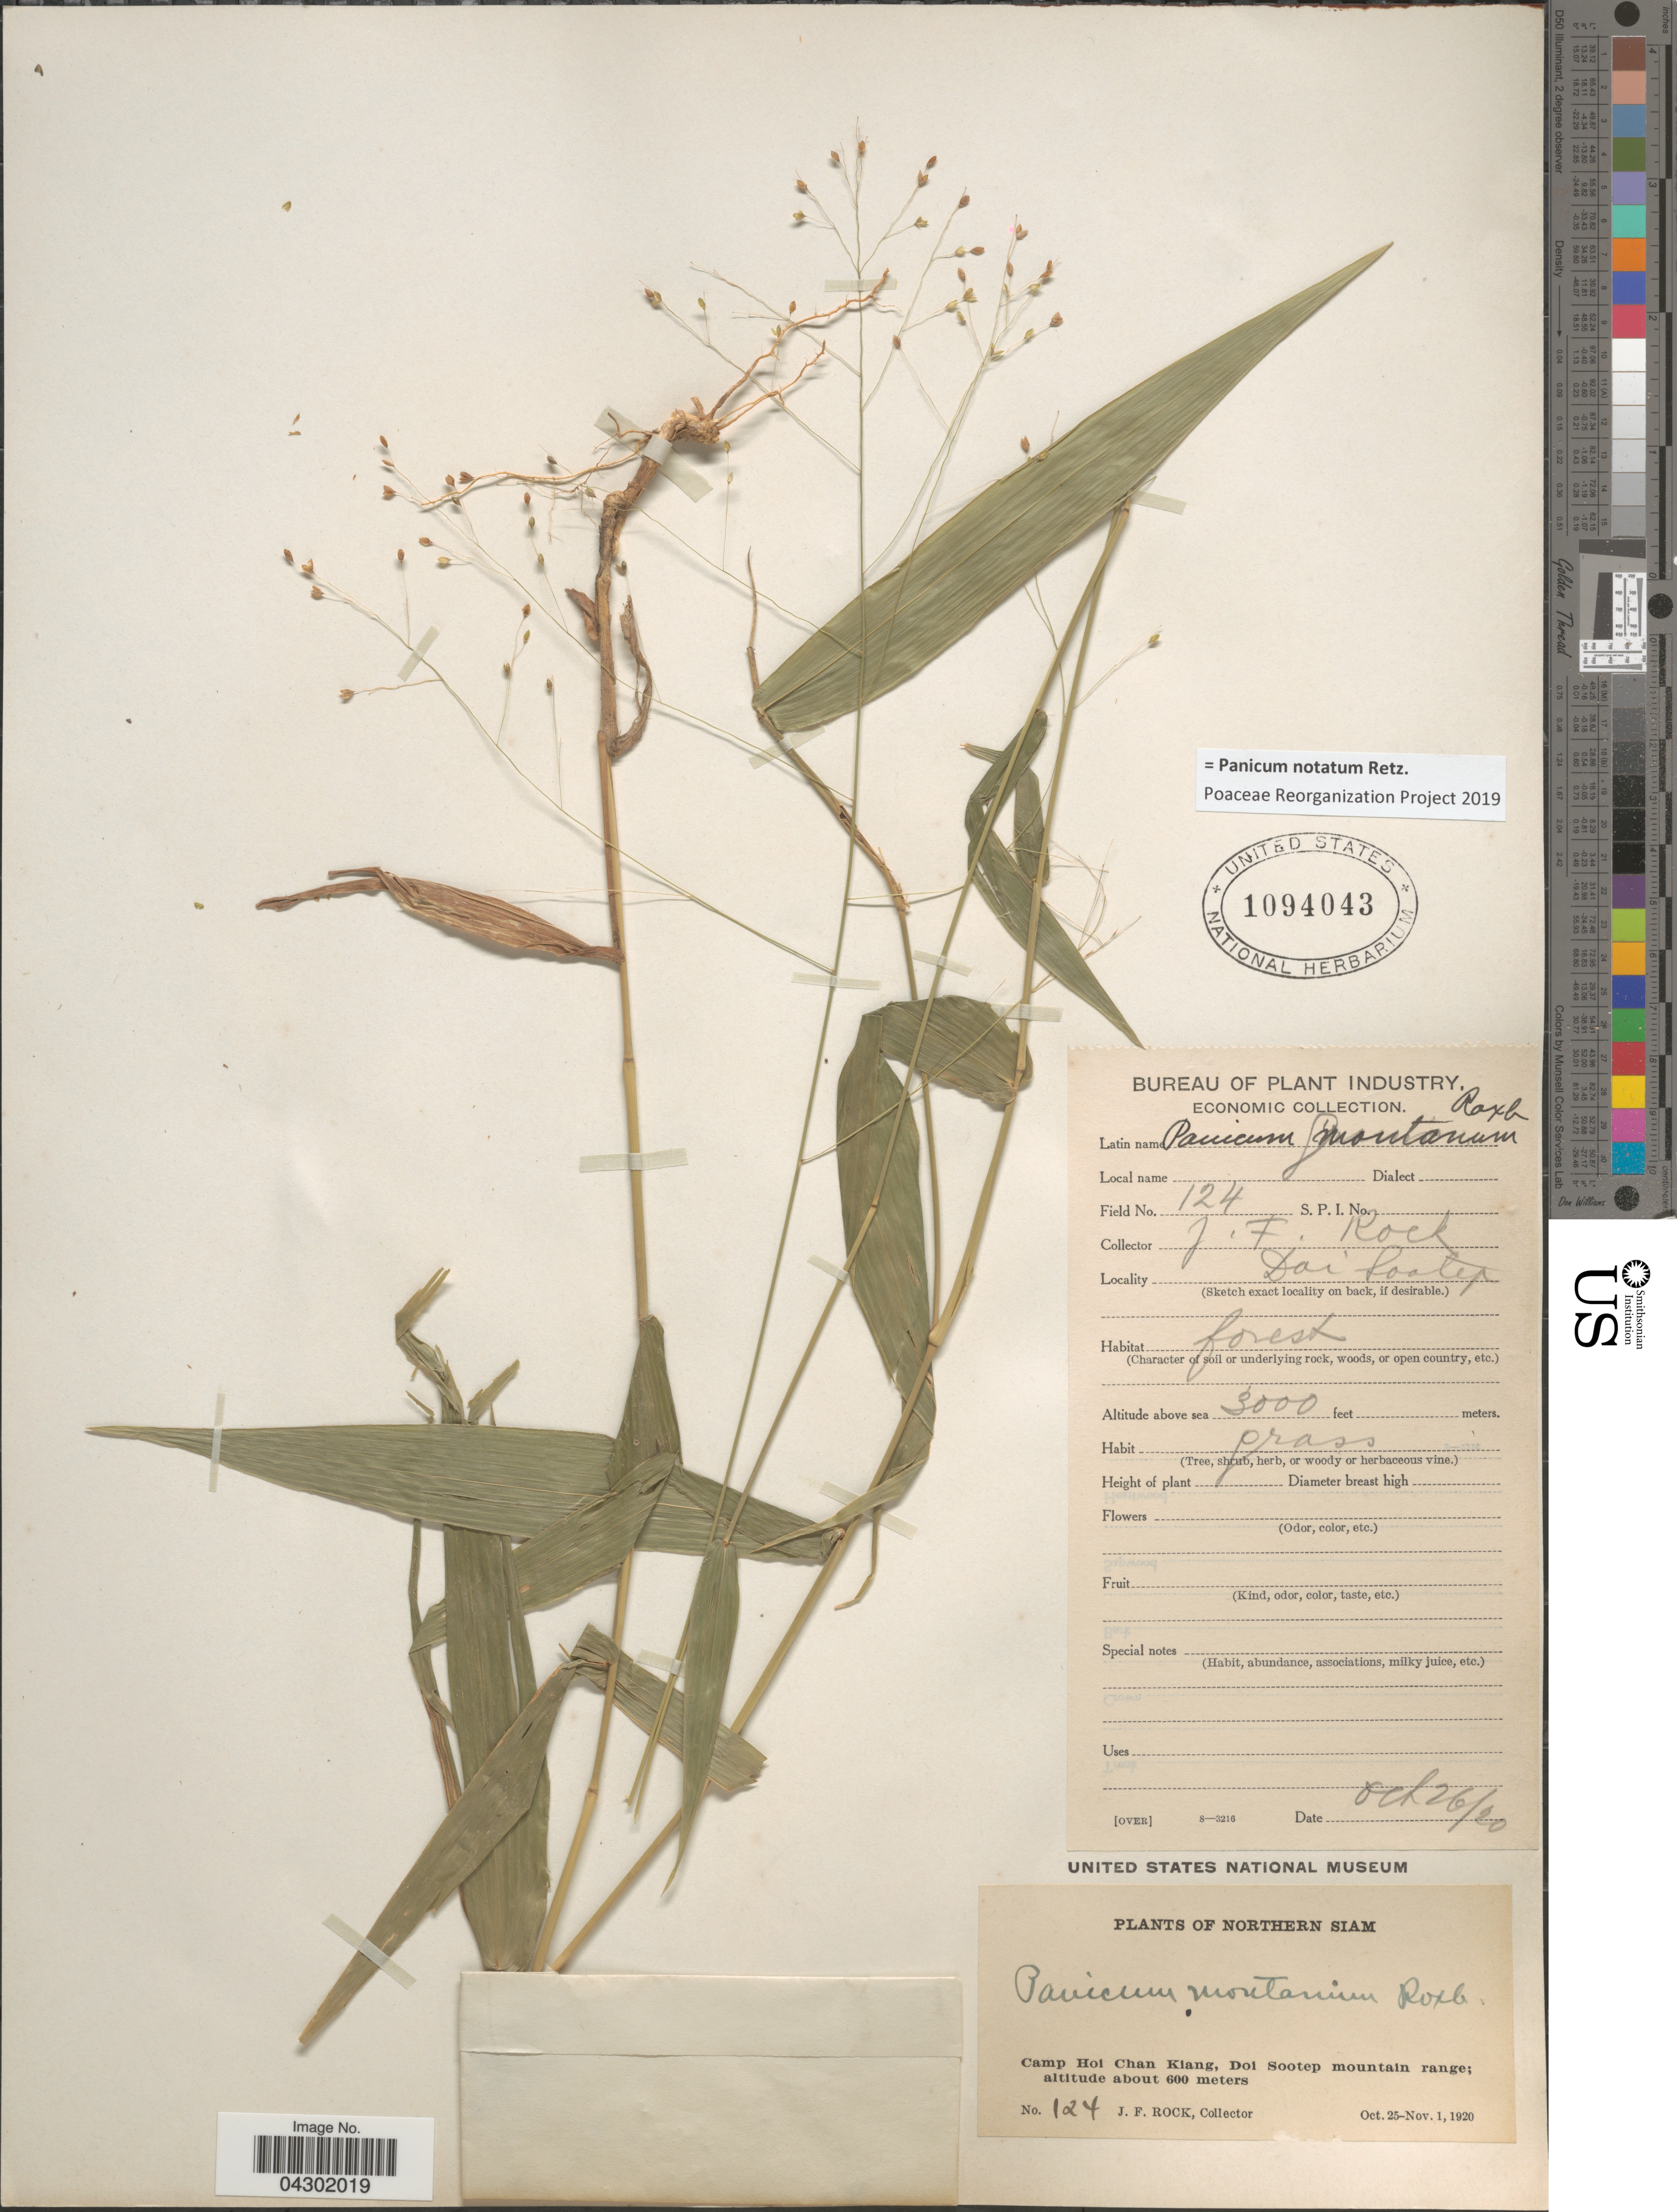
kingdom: Plantae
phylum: Tracheophyta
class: Liliopsida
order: Poales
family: Poaceae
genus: Panicum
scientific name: Panicum notatum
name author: Retz.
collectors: J. Rock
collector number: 124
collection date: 1920-10-26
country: Thailand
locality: Northern Siam. Camp Hoi Chan Kiang, Doi Sootep mountain range.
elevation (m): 600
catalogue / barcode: US 1094043